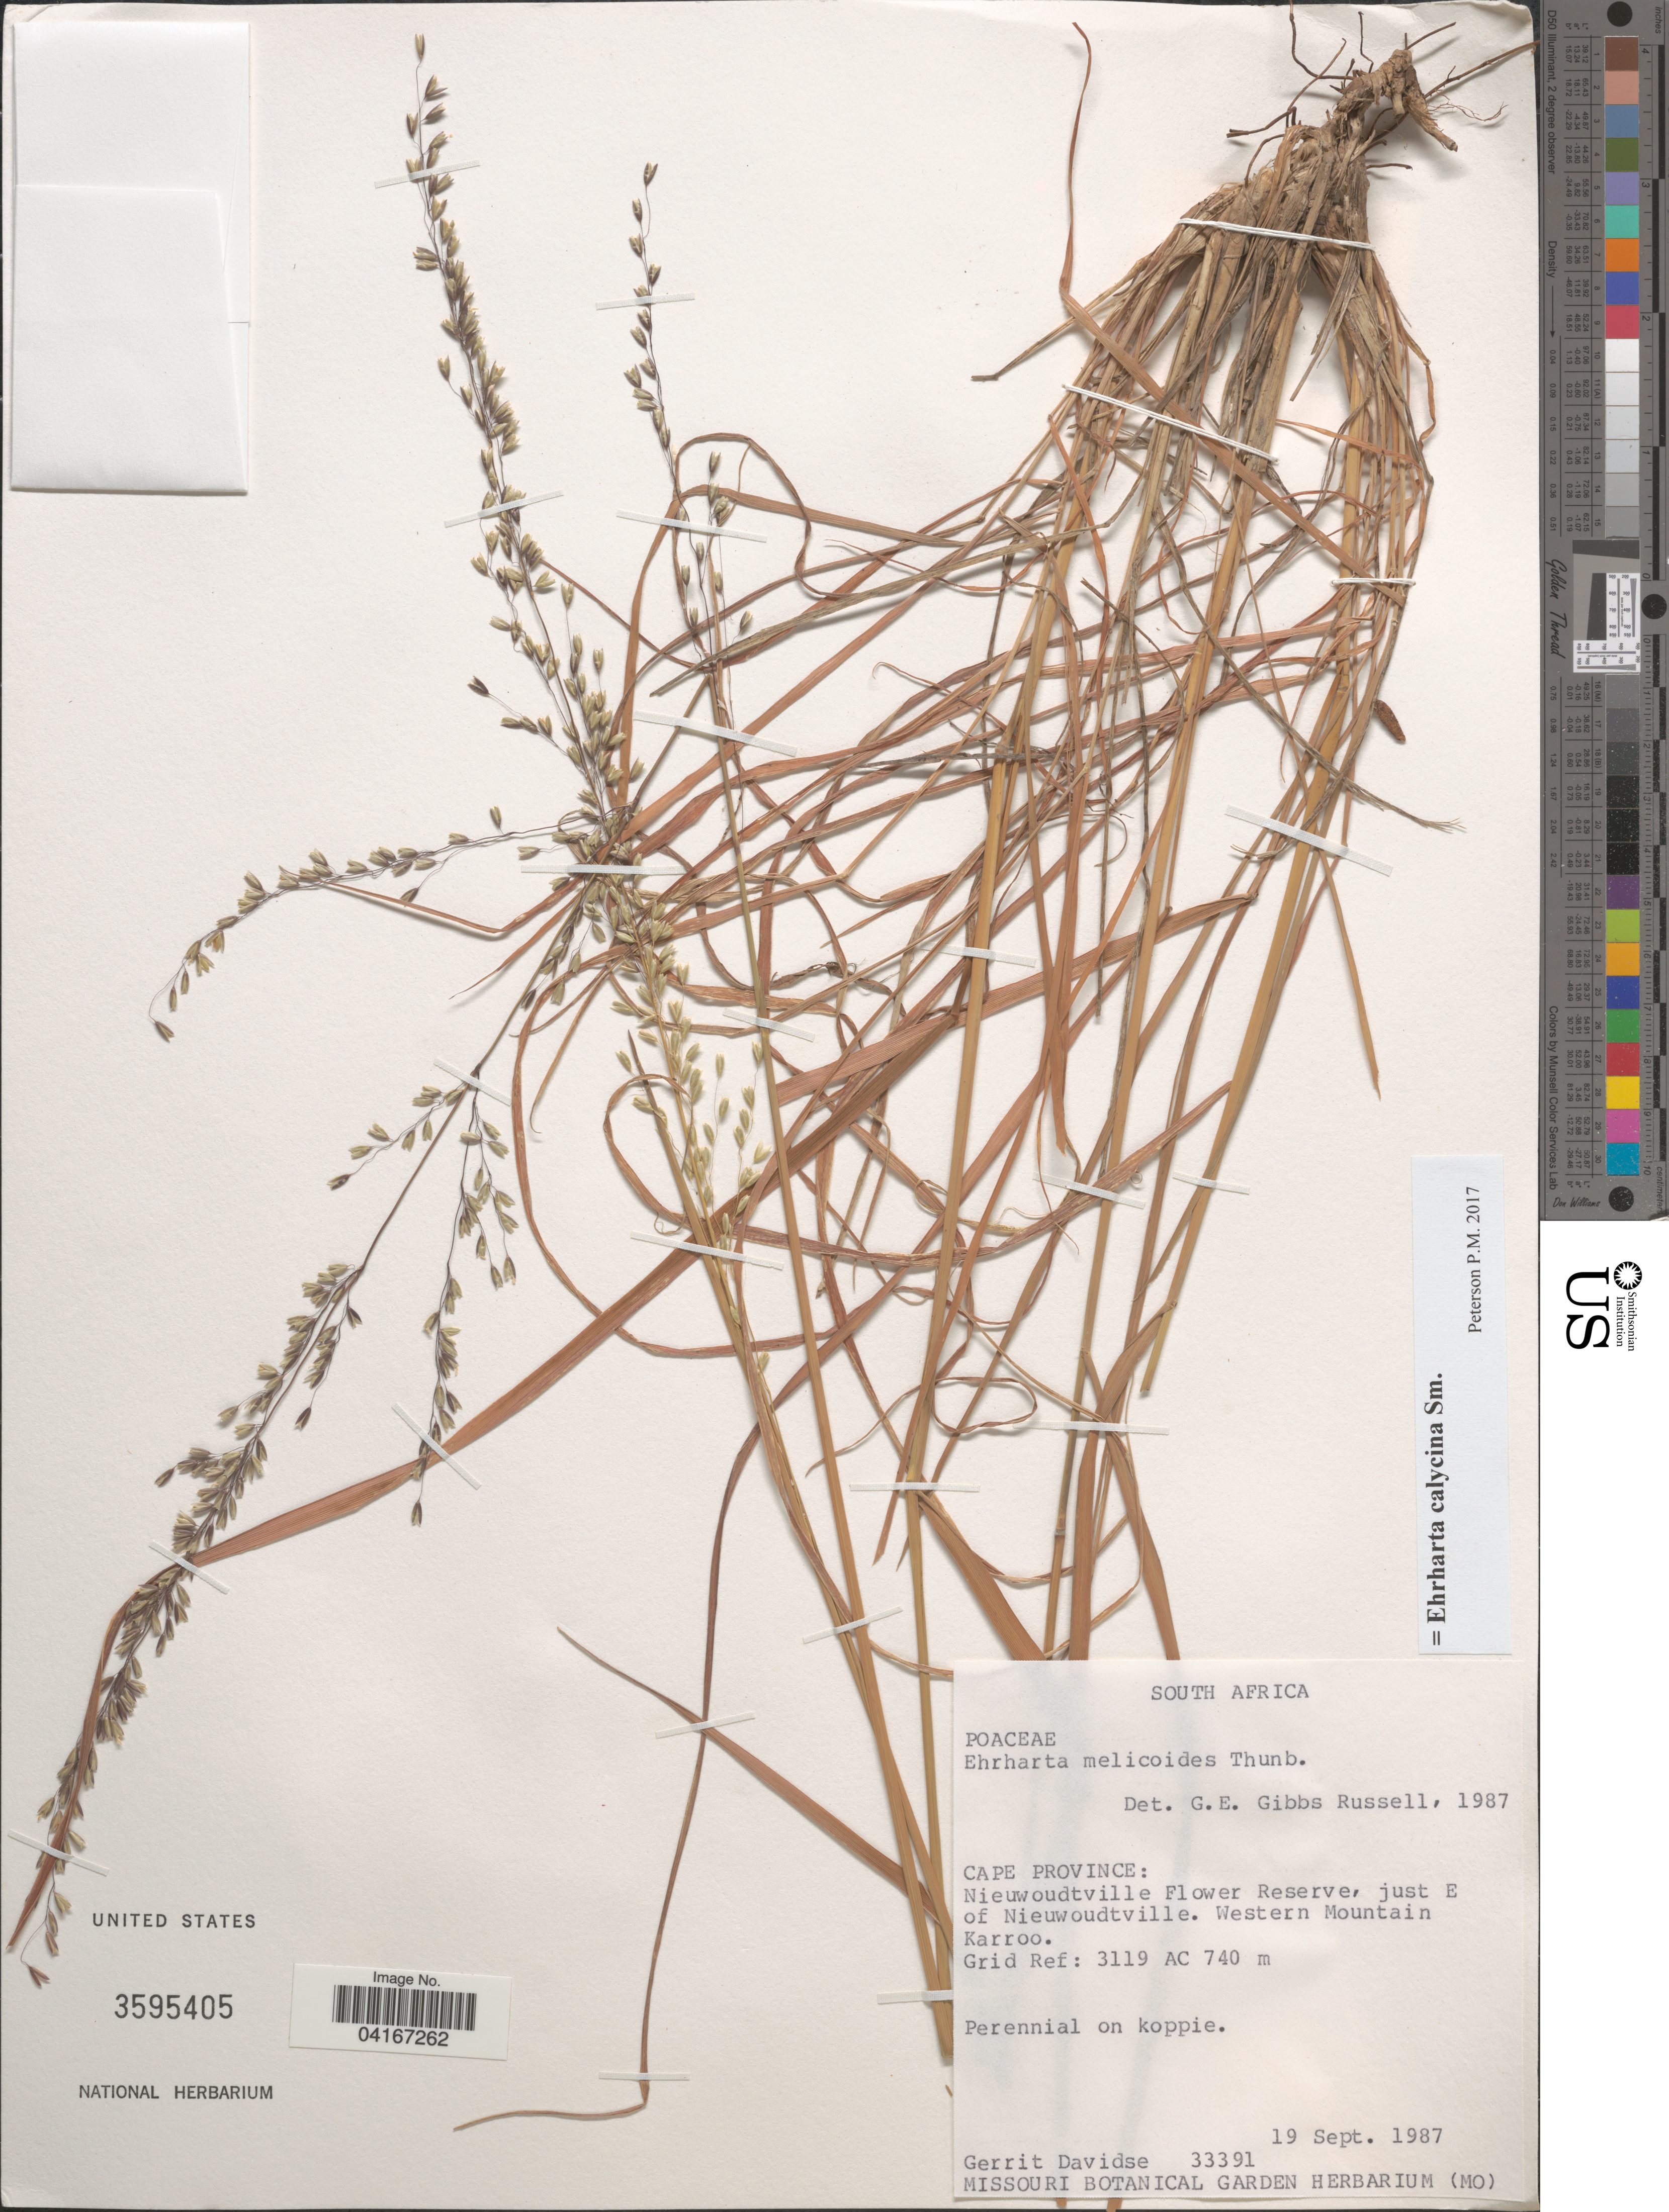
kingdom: Plantae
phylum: Tracheophyta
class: Liliopsida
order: Poales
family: Poaceae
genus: Ehrharta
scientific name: Ehrharta calycina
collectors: G. Davidse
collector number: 33391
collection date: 1987-09-19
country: South Africa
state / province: Northern Cape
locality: Nieuwoudtville Flower Reserve, just E of Nieuwoudtville. Western Mountain Karroo. Grid Ref: 3119 AC.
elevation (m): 740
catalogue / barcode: US 3595405